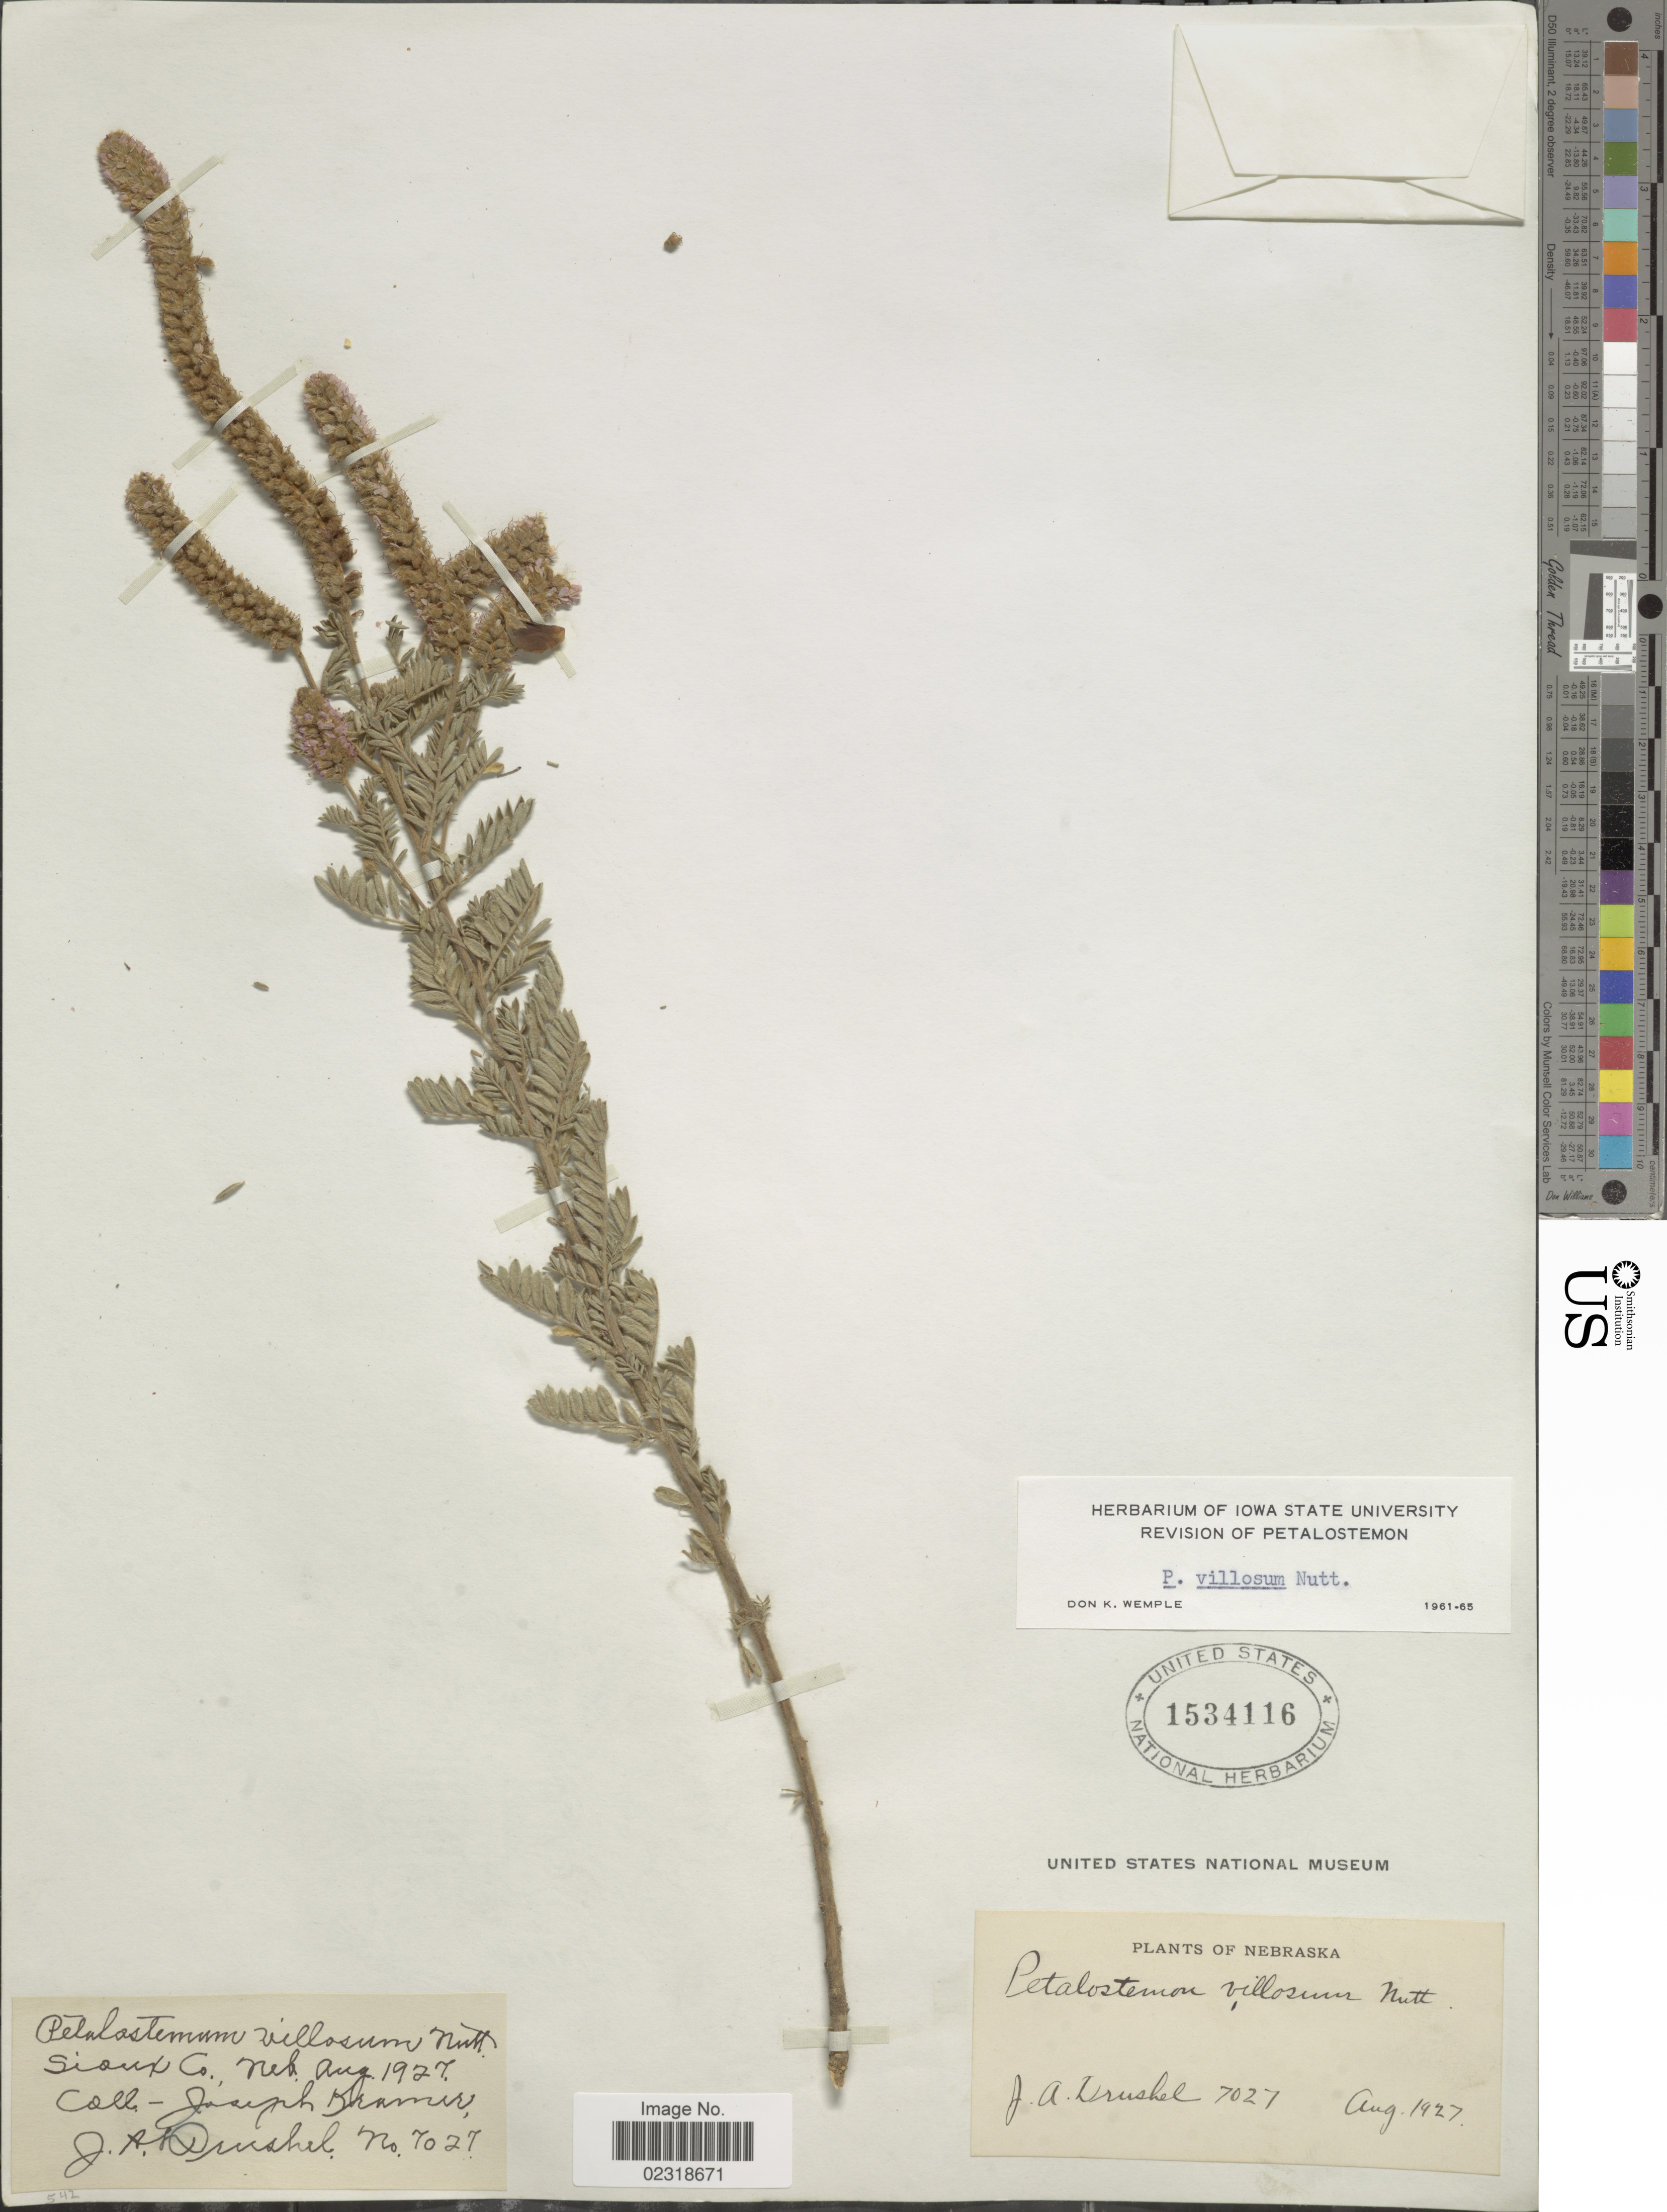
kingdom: Plantae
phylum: Tracheophyta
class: Magnoliopsida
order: Fabales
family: Fabaceae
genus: Dalea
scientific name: Dalea villosa var. villosa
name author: (Nutt.) Spreng.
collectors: J. A. Drushel & J. Kramer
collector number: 7027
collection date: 1927-08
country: United States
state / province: Nebraska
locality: Sioux Co.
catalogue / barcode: US 1534116